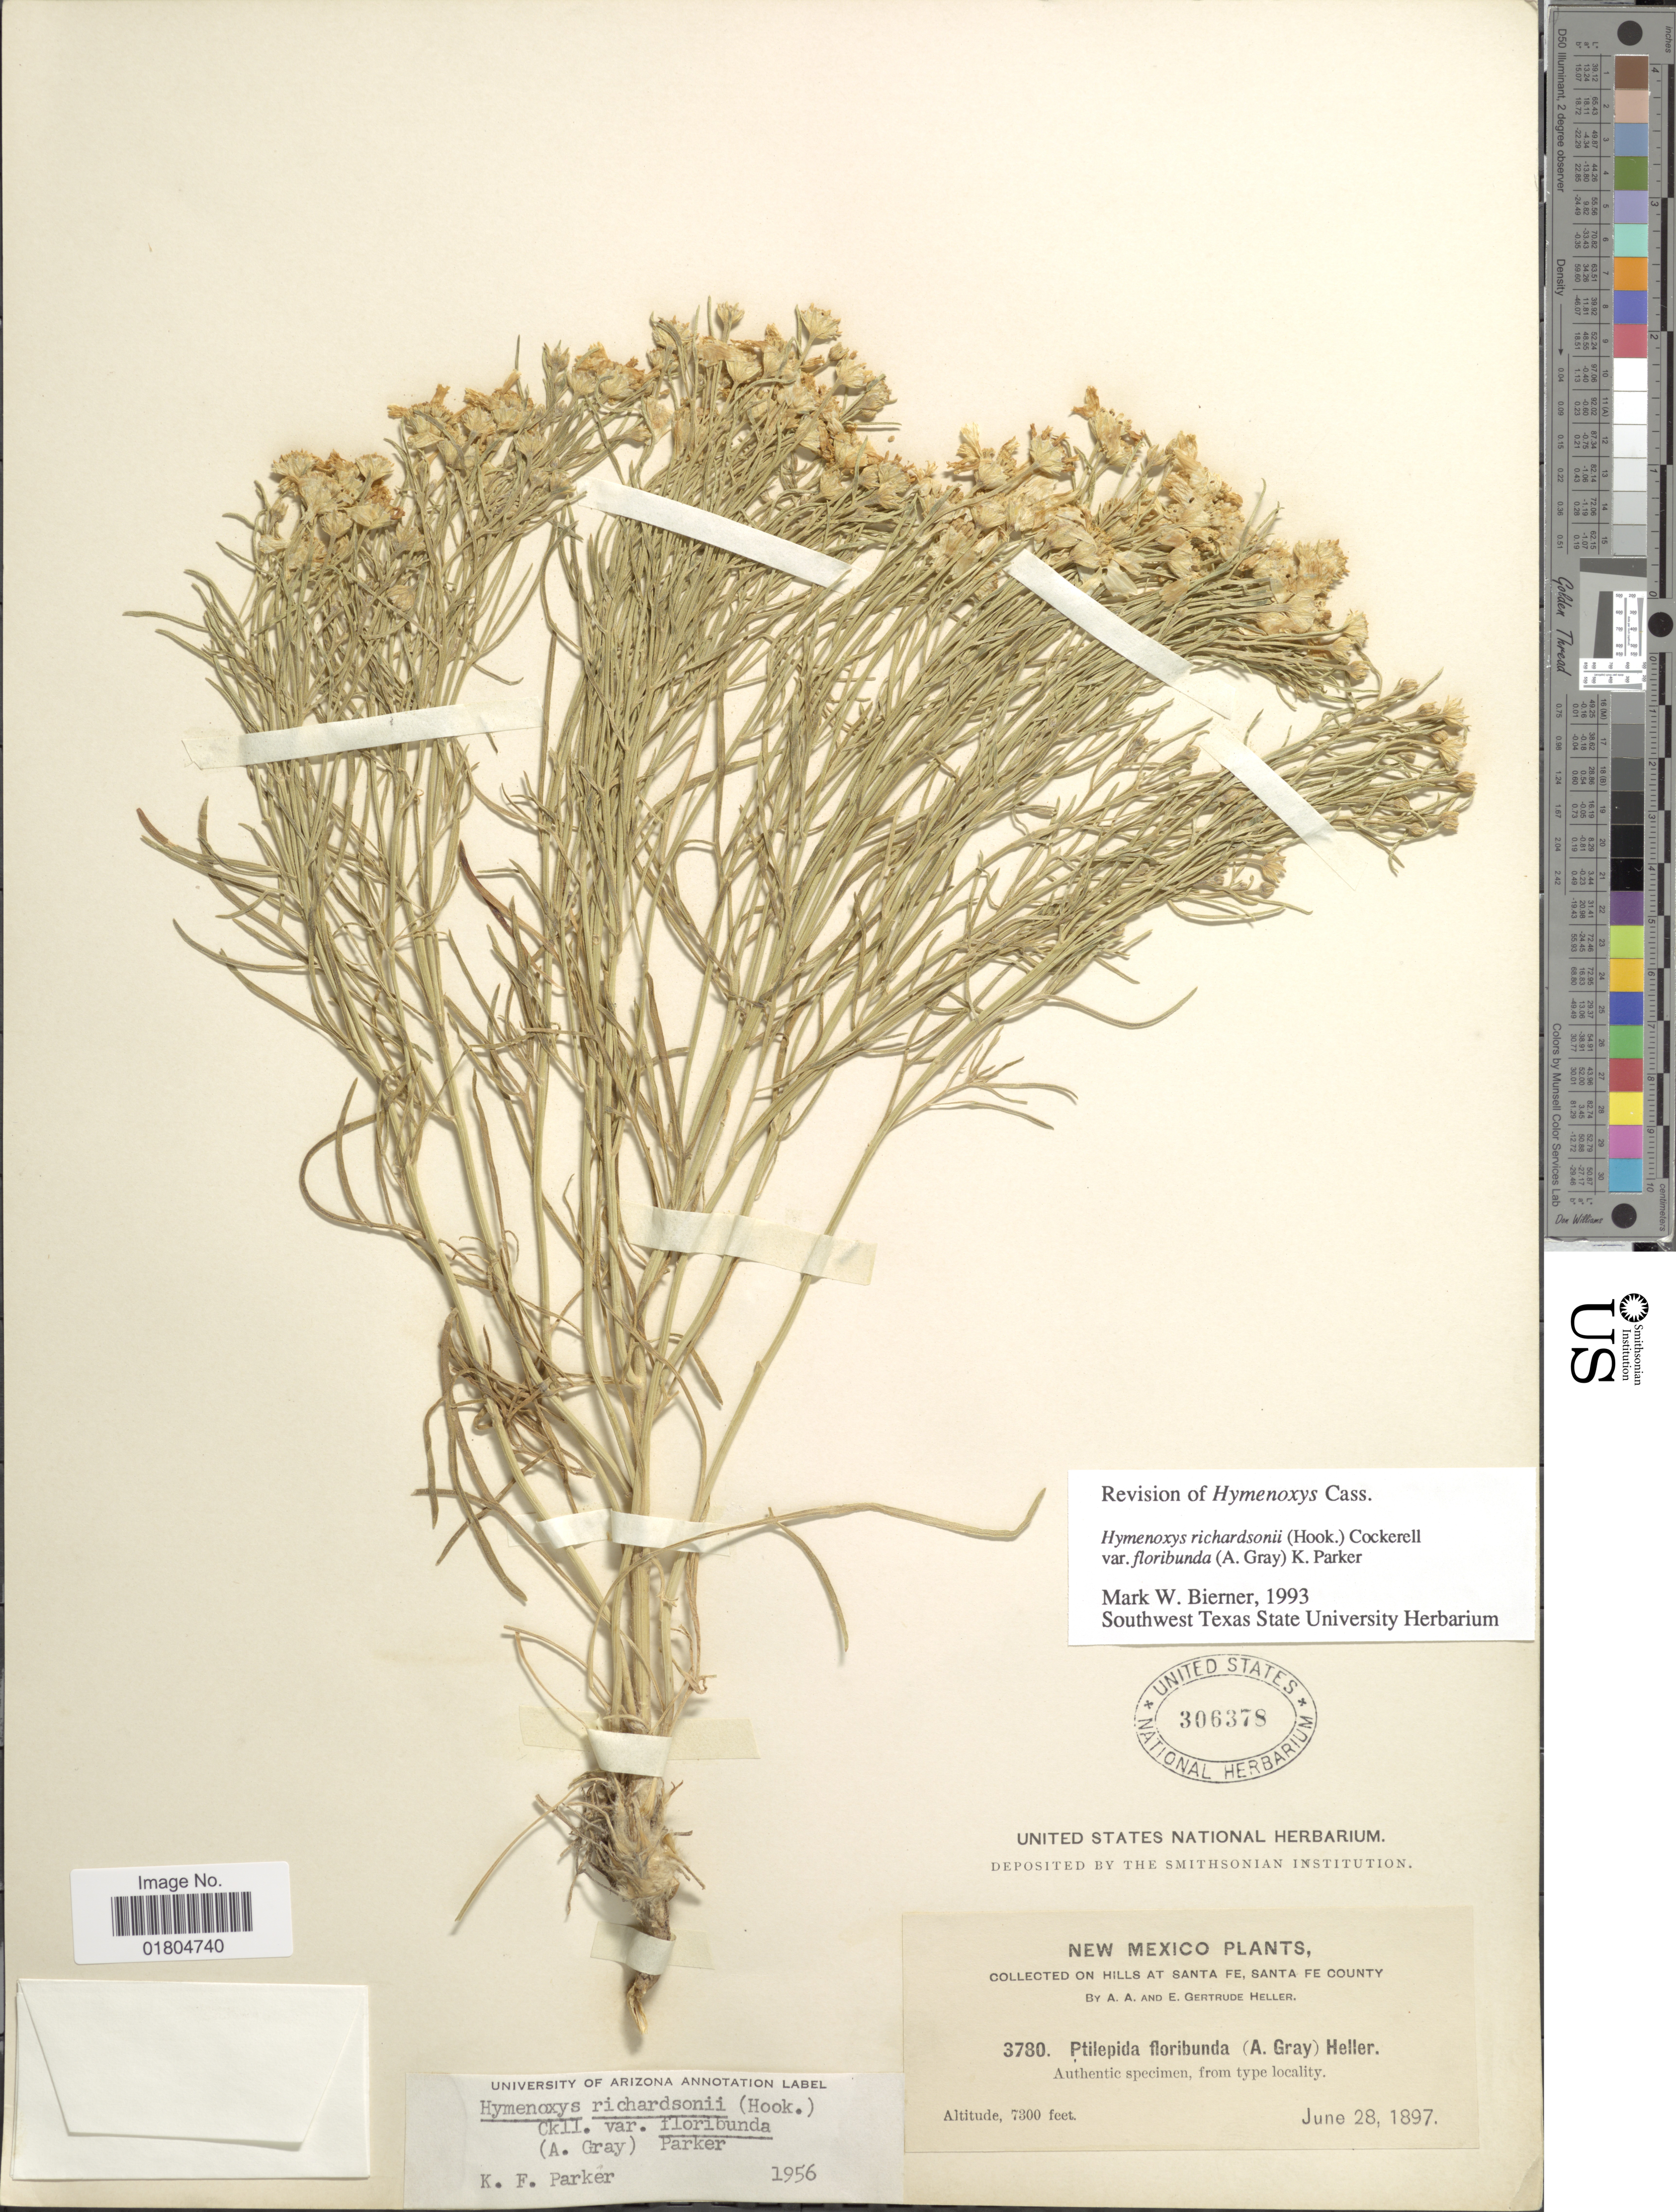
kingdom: Plantae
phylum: Tracheophyta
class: Magnoliopsida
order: Asterales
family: Asteraceae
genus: Hymenoxys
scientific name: Hymenoxys richardsonii var. floribunda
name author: (A. Gray) K.F. Parker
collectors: A. A. Heller & E. G. Heller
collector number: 3780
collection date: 1897-06-28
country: United States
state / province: New Mexico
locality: Hills at Santa Fe, Santa Fe County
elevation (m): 2225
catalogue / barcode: US 306378